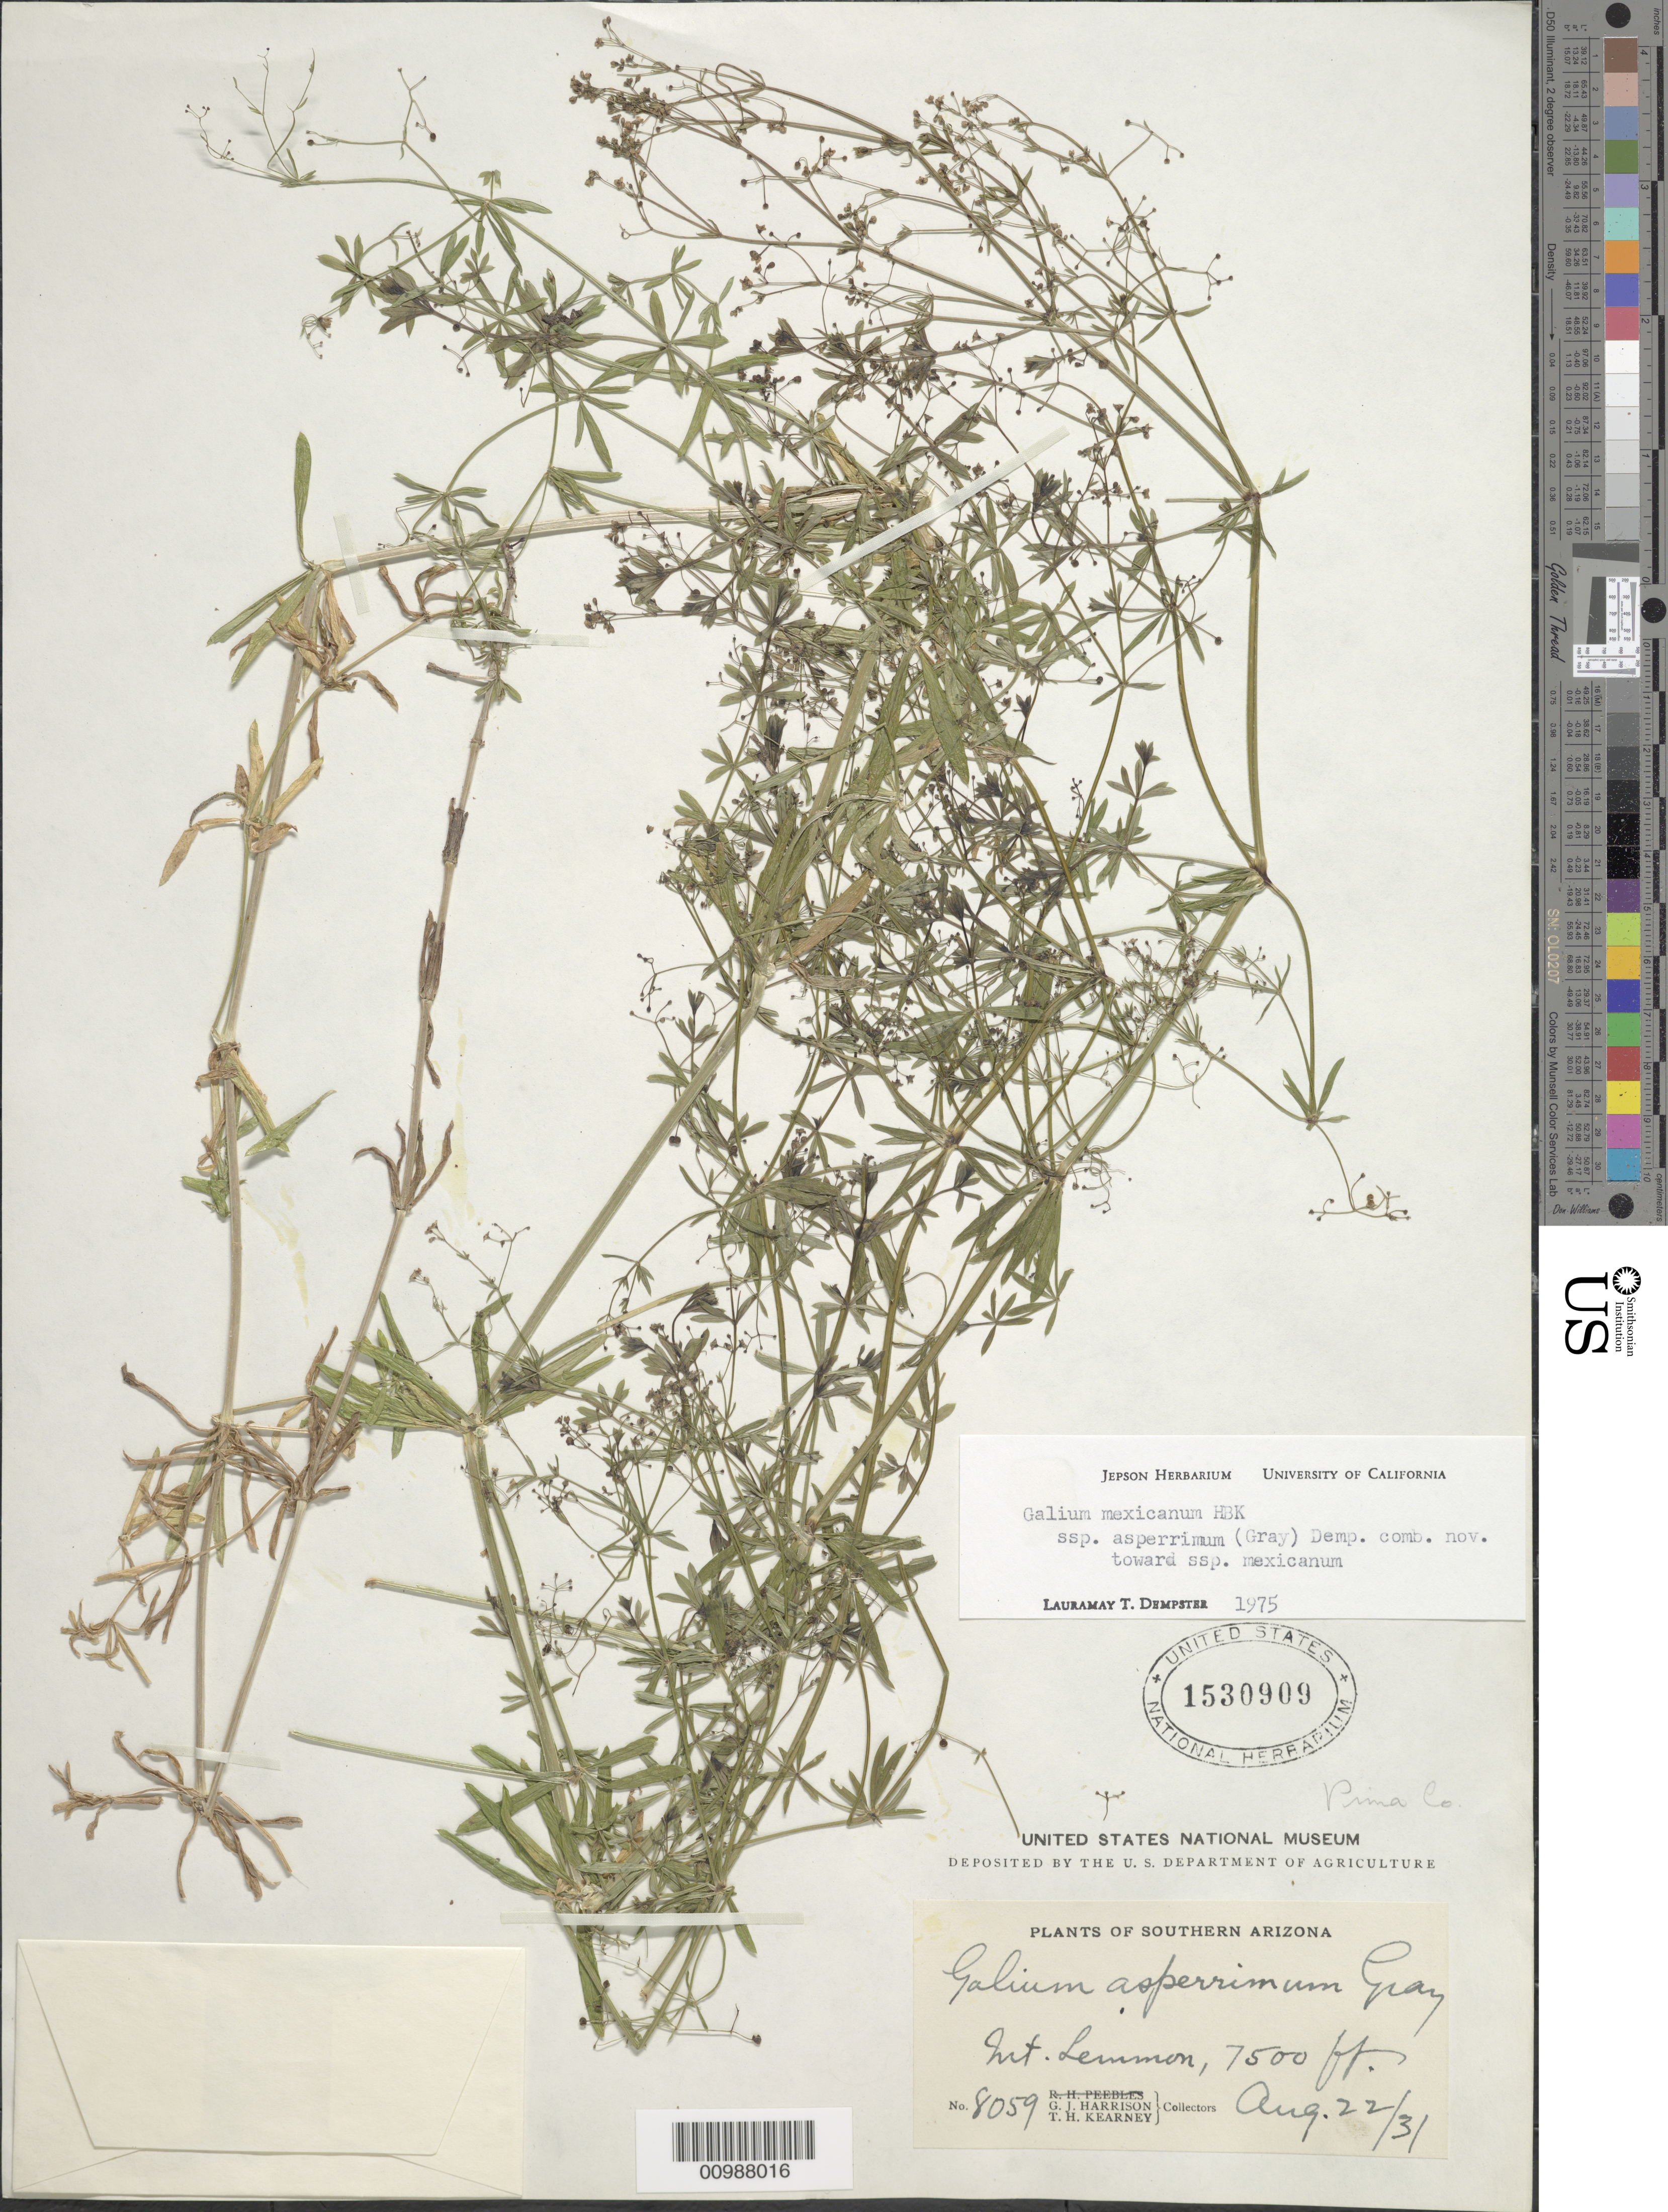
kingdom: Plantae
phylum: Tracheophyta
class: Magnoliopsida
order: Gentianales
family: Rubiaceae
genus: Galium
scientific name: Galium mexicanum subsp. asperrimum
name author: (A. Gray) Dempster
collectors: G. J. Harrison & T. H. Kearney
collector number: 8059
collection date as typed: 22 Aug 1831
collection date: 1831-08-22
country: United States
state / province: Arizona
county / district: Pima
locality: Mount Lemmon.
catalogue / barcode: US 1530909